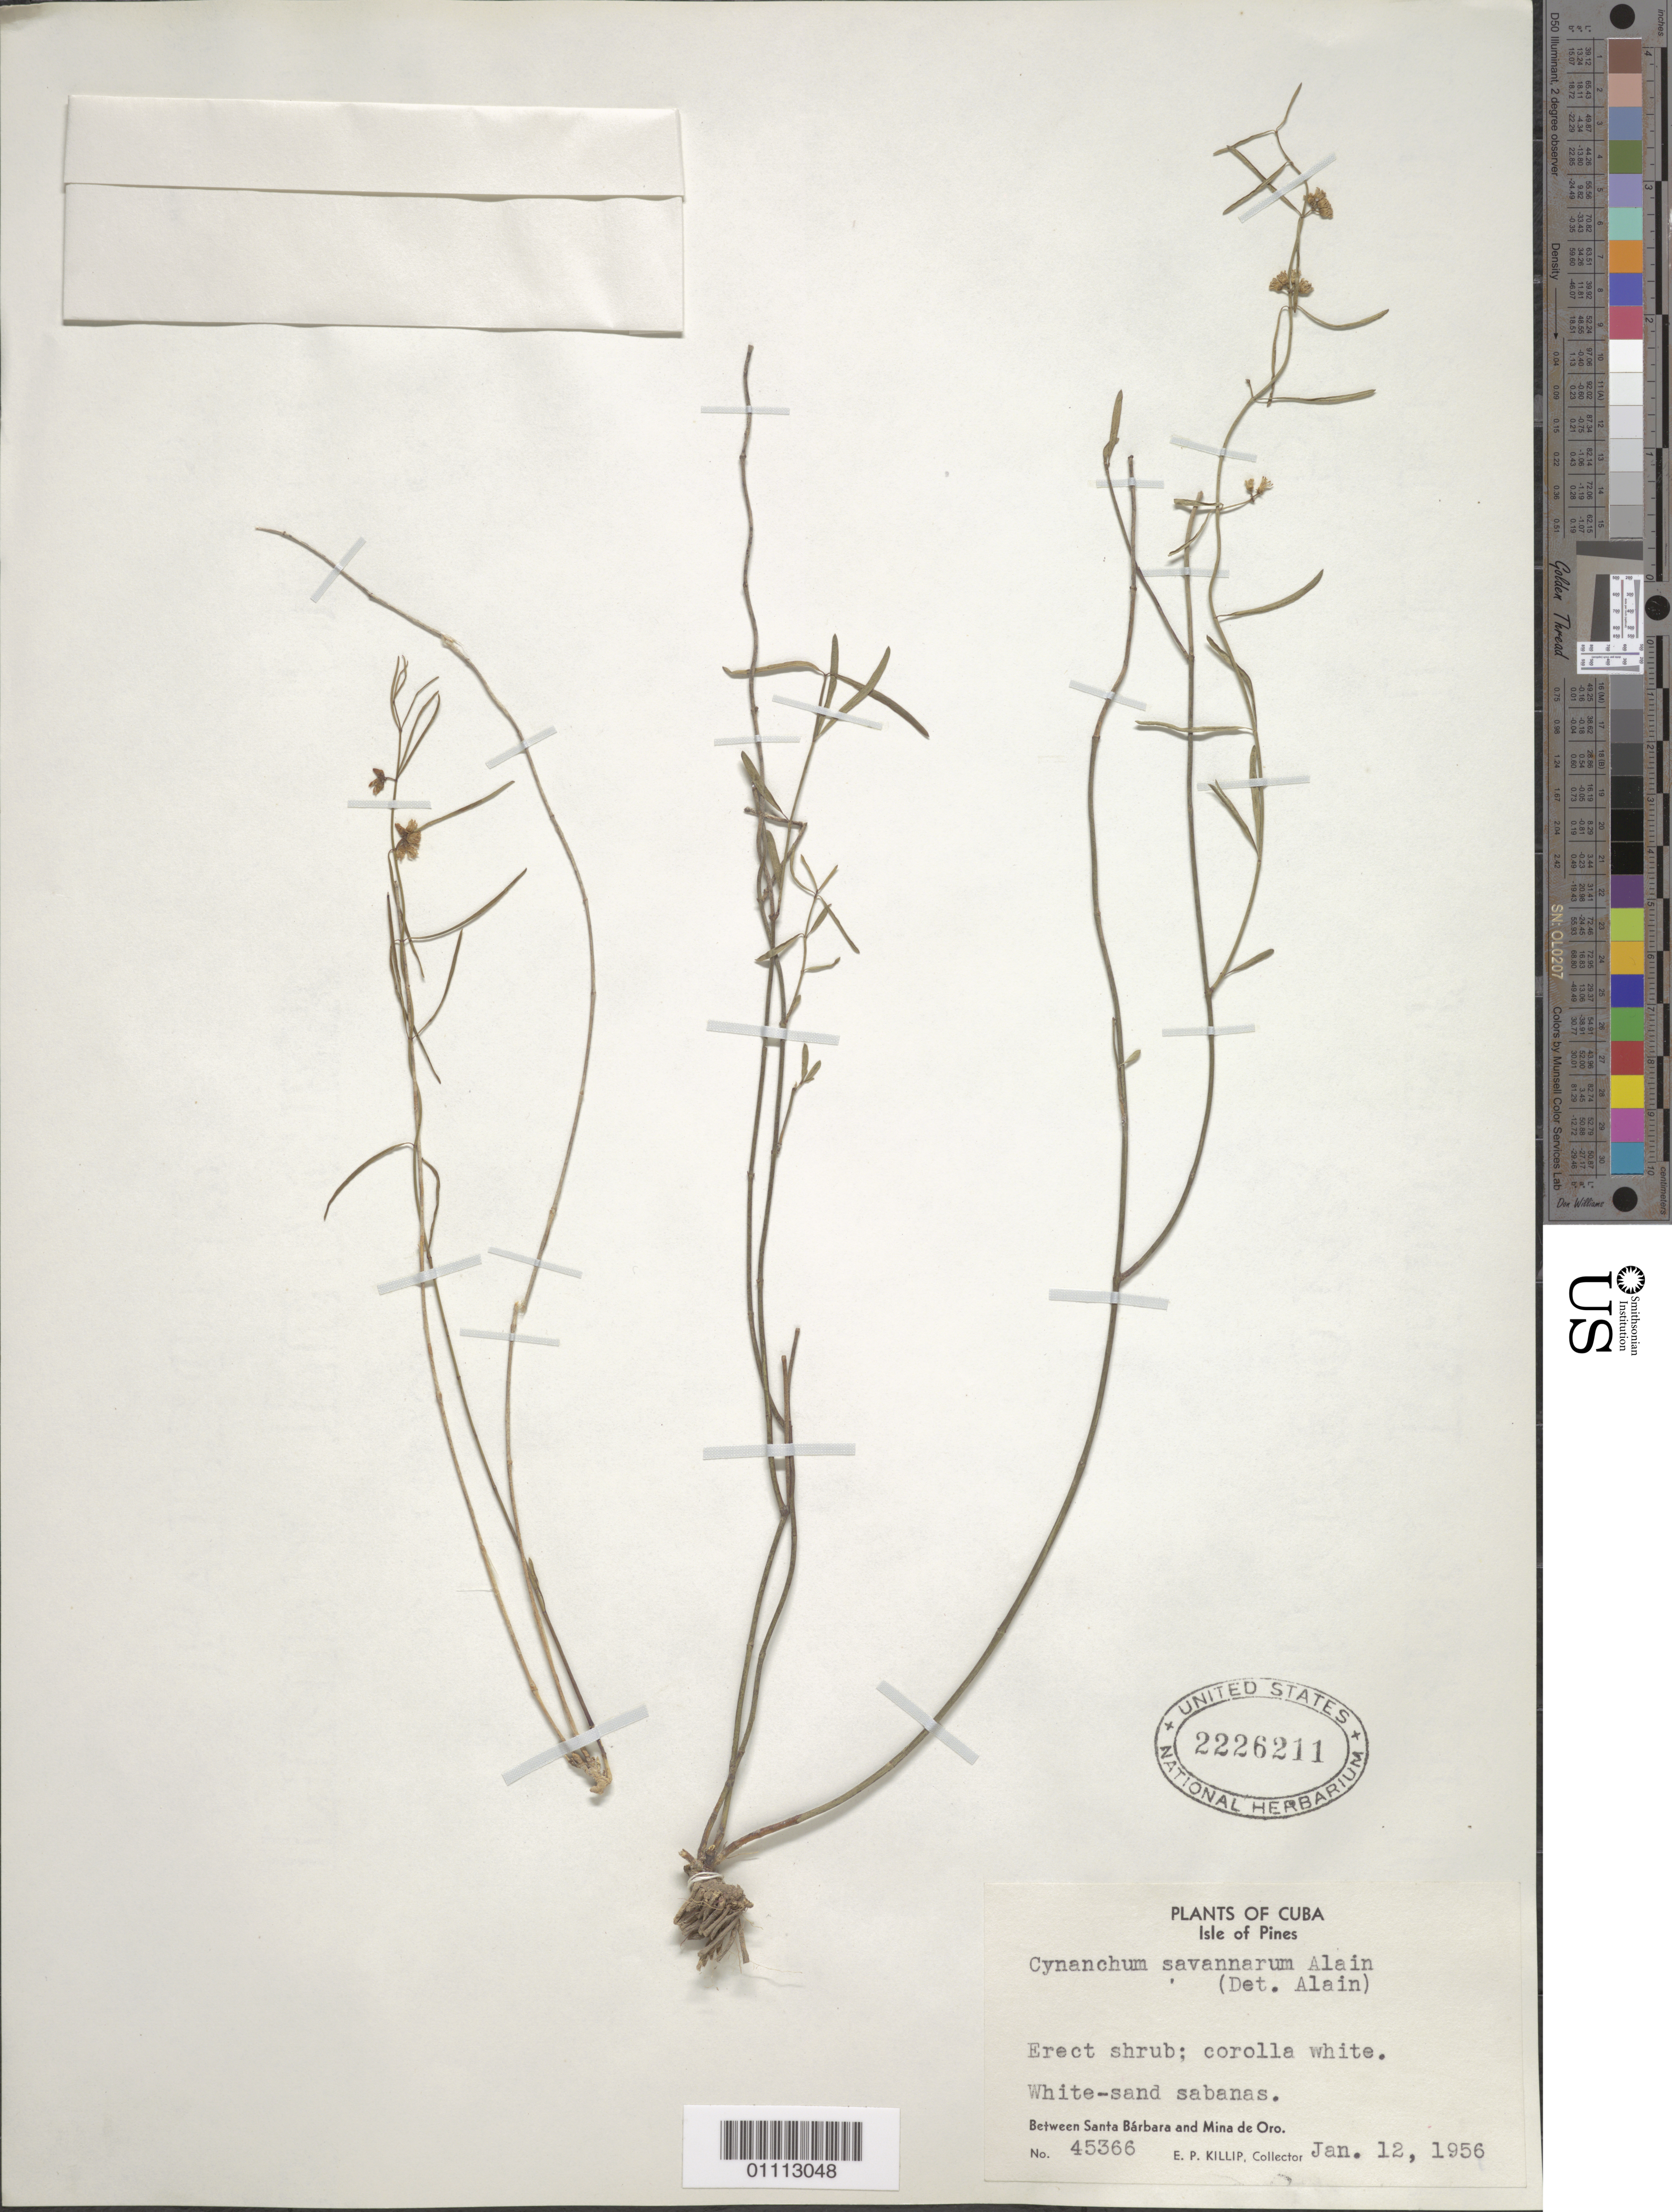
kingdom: Plantae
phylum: Tracheophyta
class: Magnoliopsida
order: Gentianales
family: Apocynaceae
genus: Cynanchum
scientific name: Cynanchum savannarum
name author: Alain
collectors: E. P. Killip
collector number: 45366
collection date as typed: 12 Jan 1956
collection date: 1956-01-12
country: Cuba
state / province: Isla de La Juventud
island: Isla de la Juventud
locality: Isle of Pines, between Santa Barbara and Mina de Oro White-sand sabanas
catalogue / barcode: US 2226211